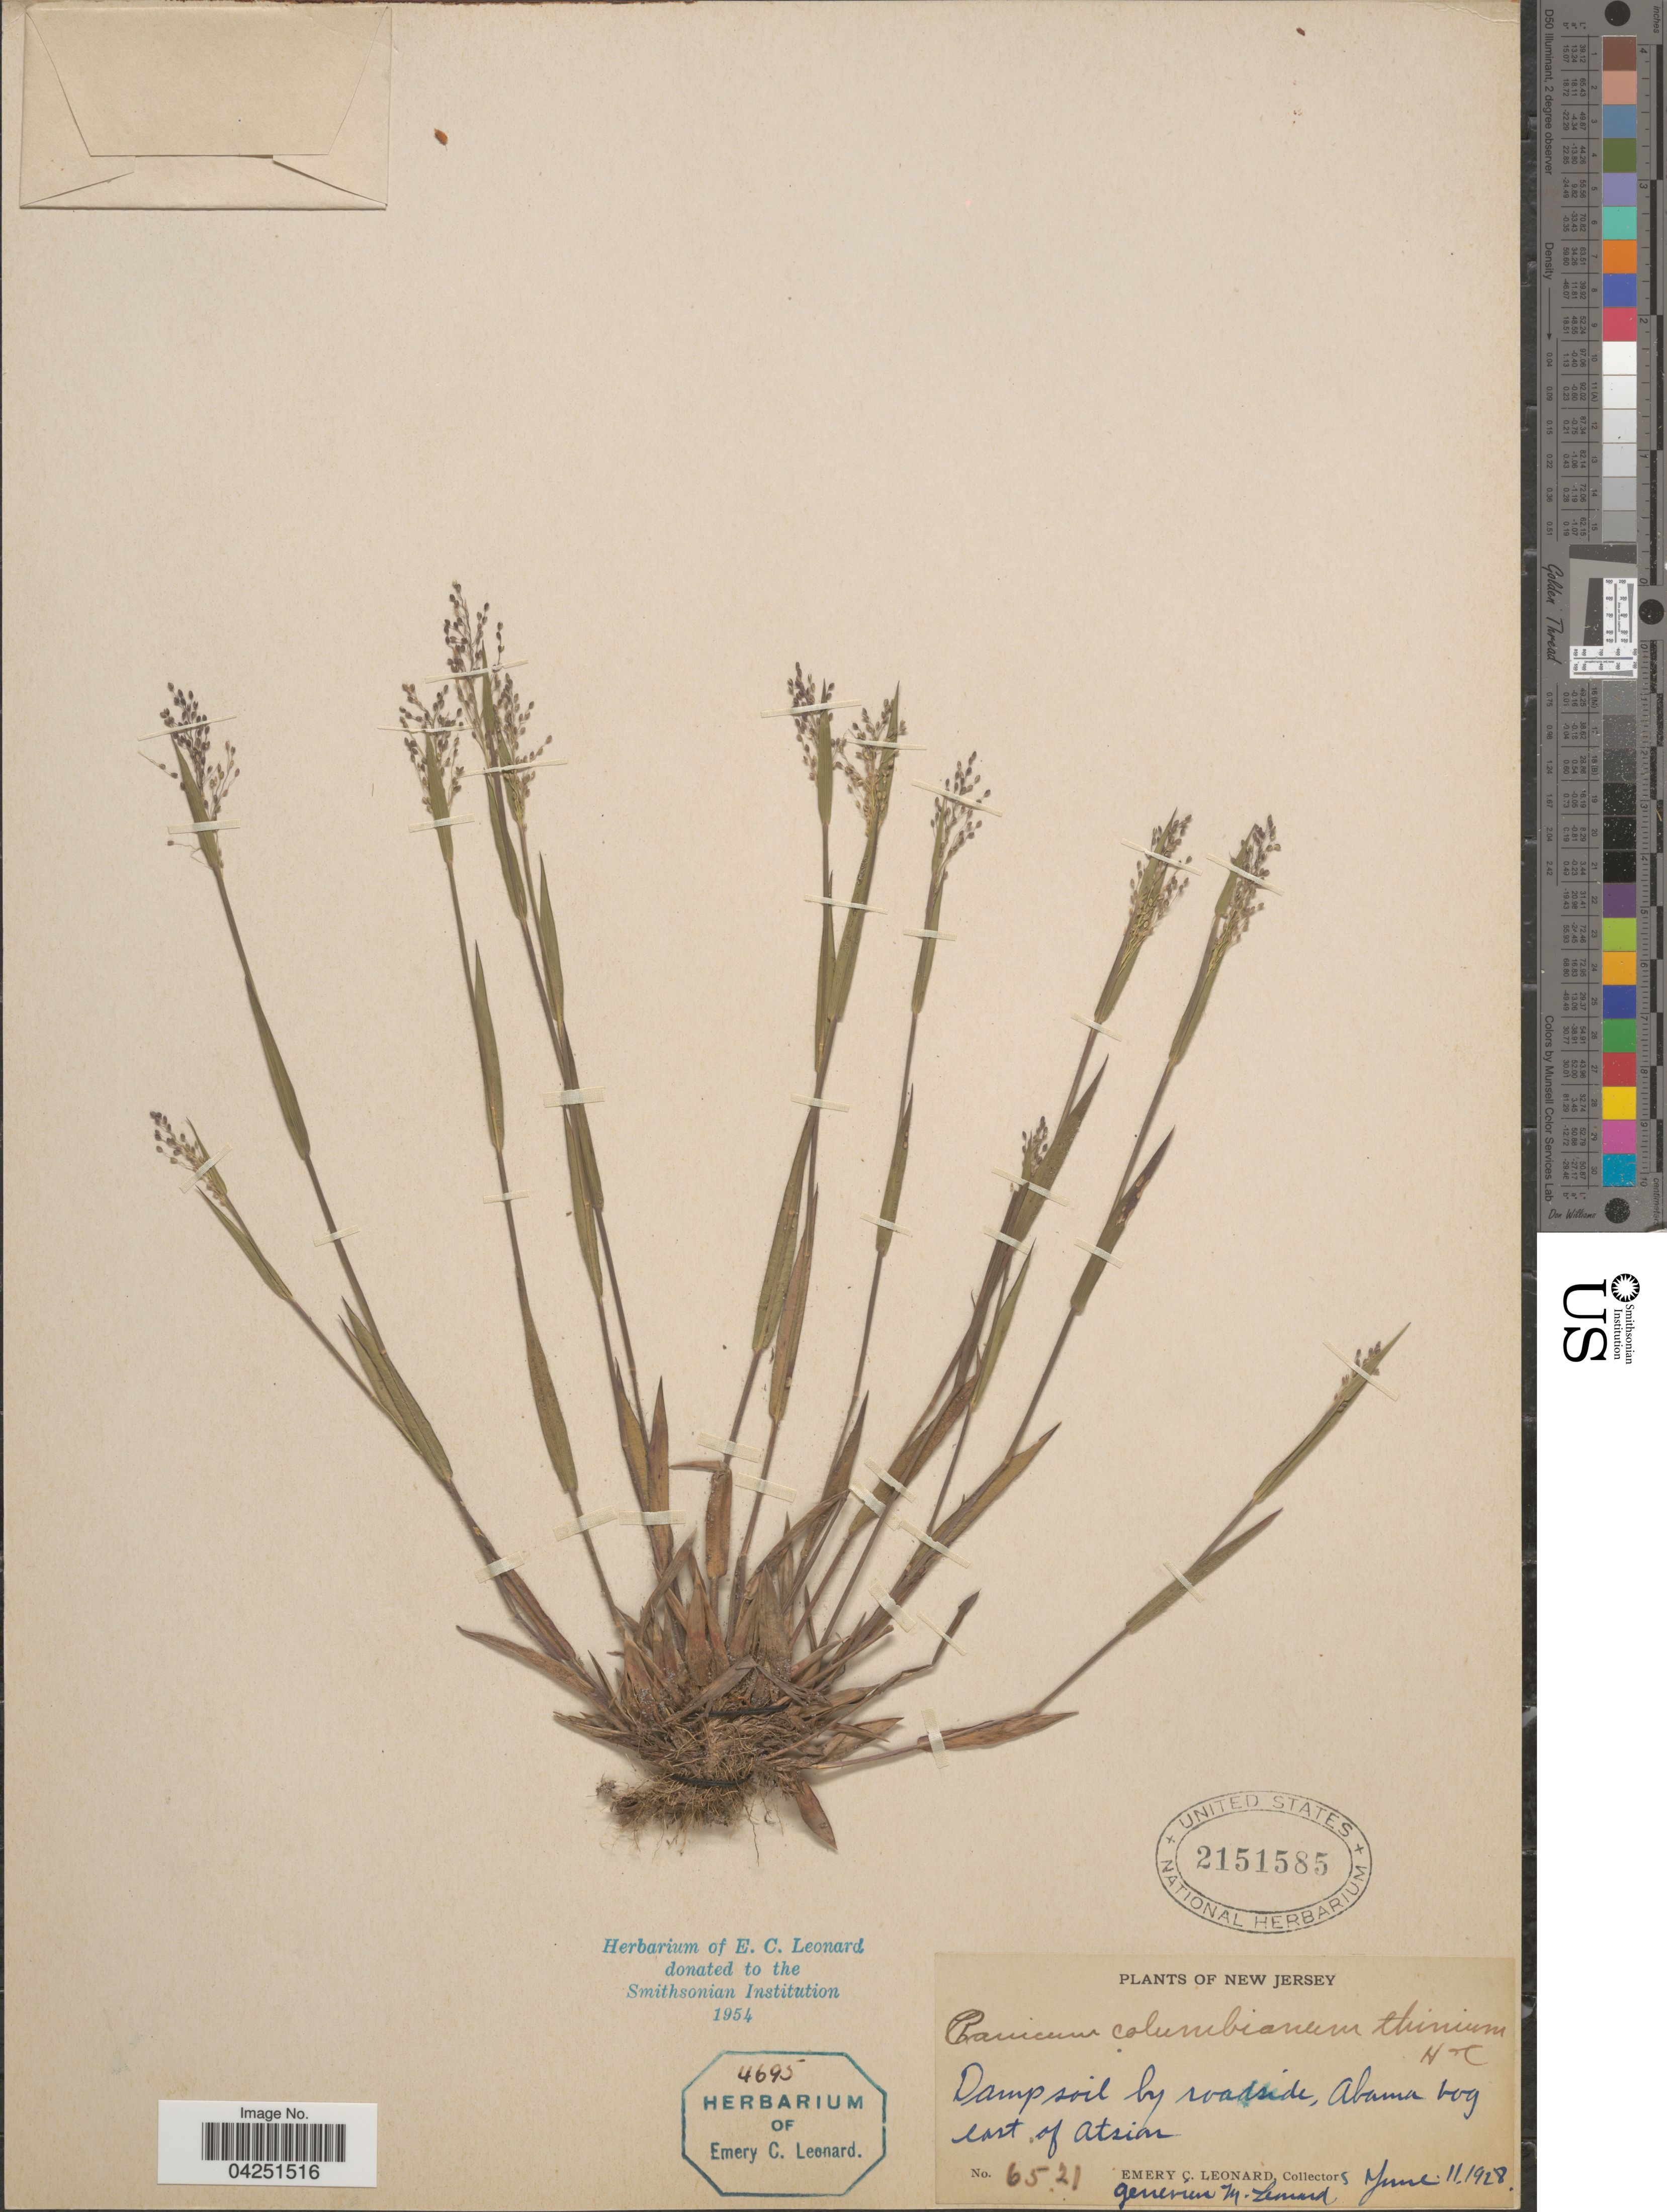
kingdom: Plantae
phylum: Tracheophyta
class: Liliopsida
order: Poales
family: Poaceae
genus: Dichanthelium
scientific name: Dichanthelium acuminatum var. acuminatum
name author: (Sw.) Gould & C.A. Clark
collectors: E. C. Leonard & G. M. Leonard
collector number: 6521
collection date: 1928-06-11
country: United States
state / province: New Jersey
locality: Damp soil by roadside, Abama bog east of Atsion.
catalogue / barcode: US 2151585